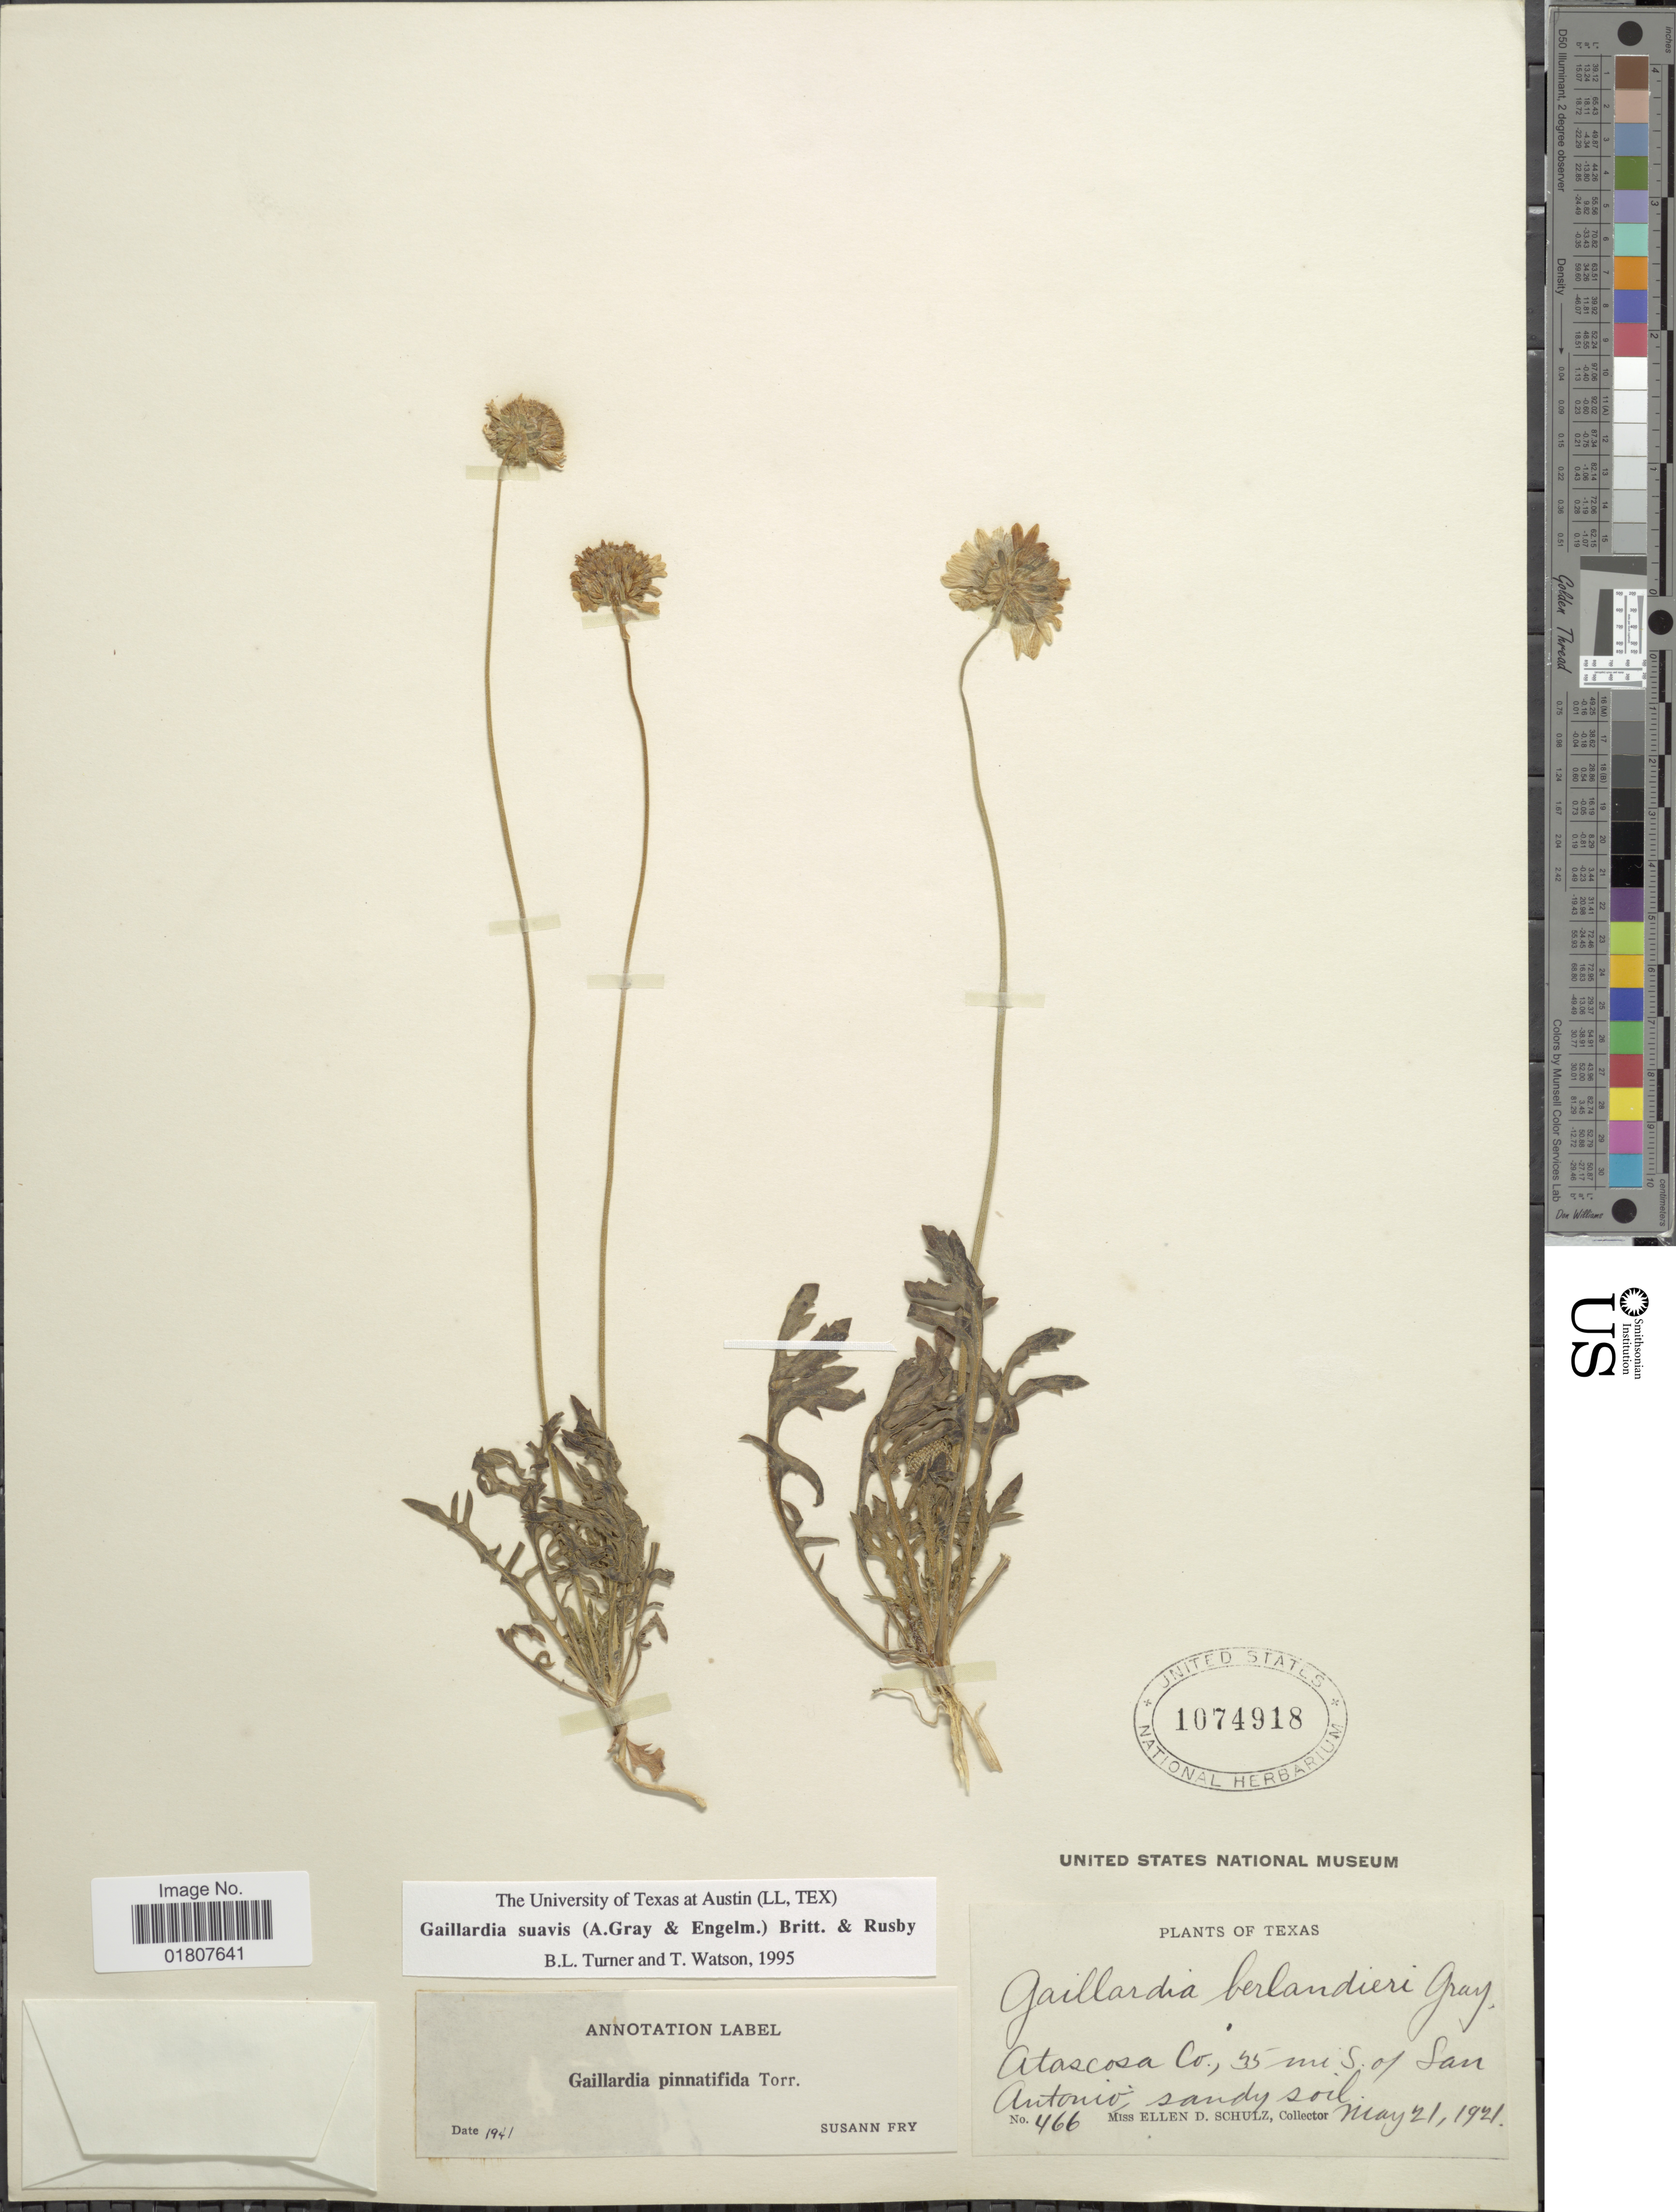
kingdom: Plantae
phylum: Tracheophyta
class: Magnoliopsida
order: Asterales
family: Asteraceae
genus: Gaillardia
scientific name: Gaillardia suavis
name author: (A. Gray & Engelm.) Britton & Rusby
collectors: E. D. Schulz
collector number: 466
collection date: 1921-05-21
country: United States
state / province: Texas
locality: Atascosa Co., 35 mi. S. of San Antonio, sandy soil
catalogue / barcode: US 1074918